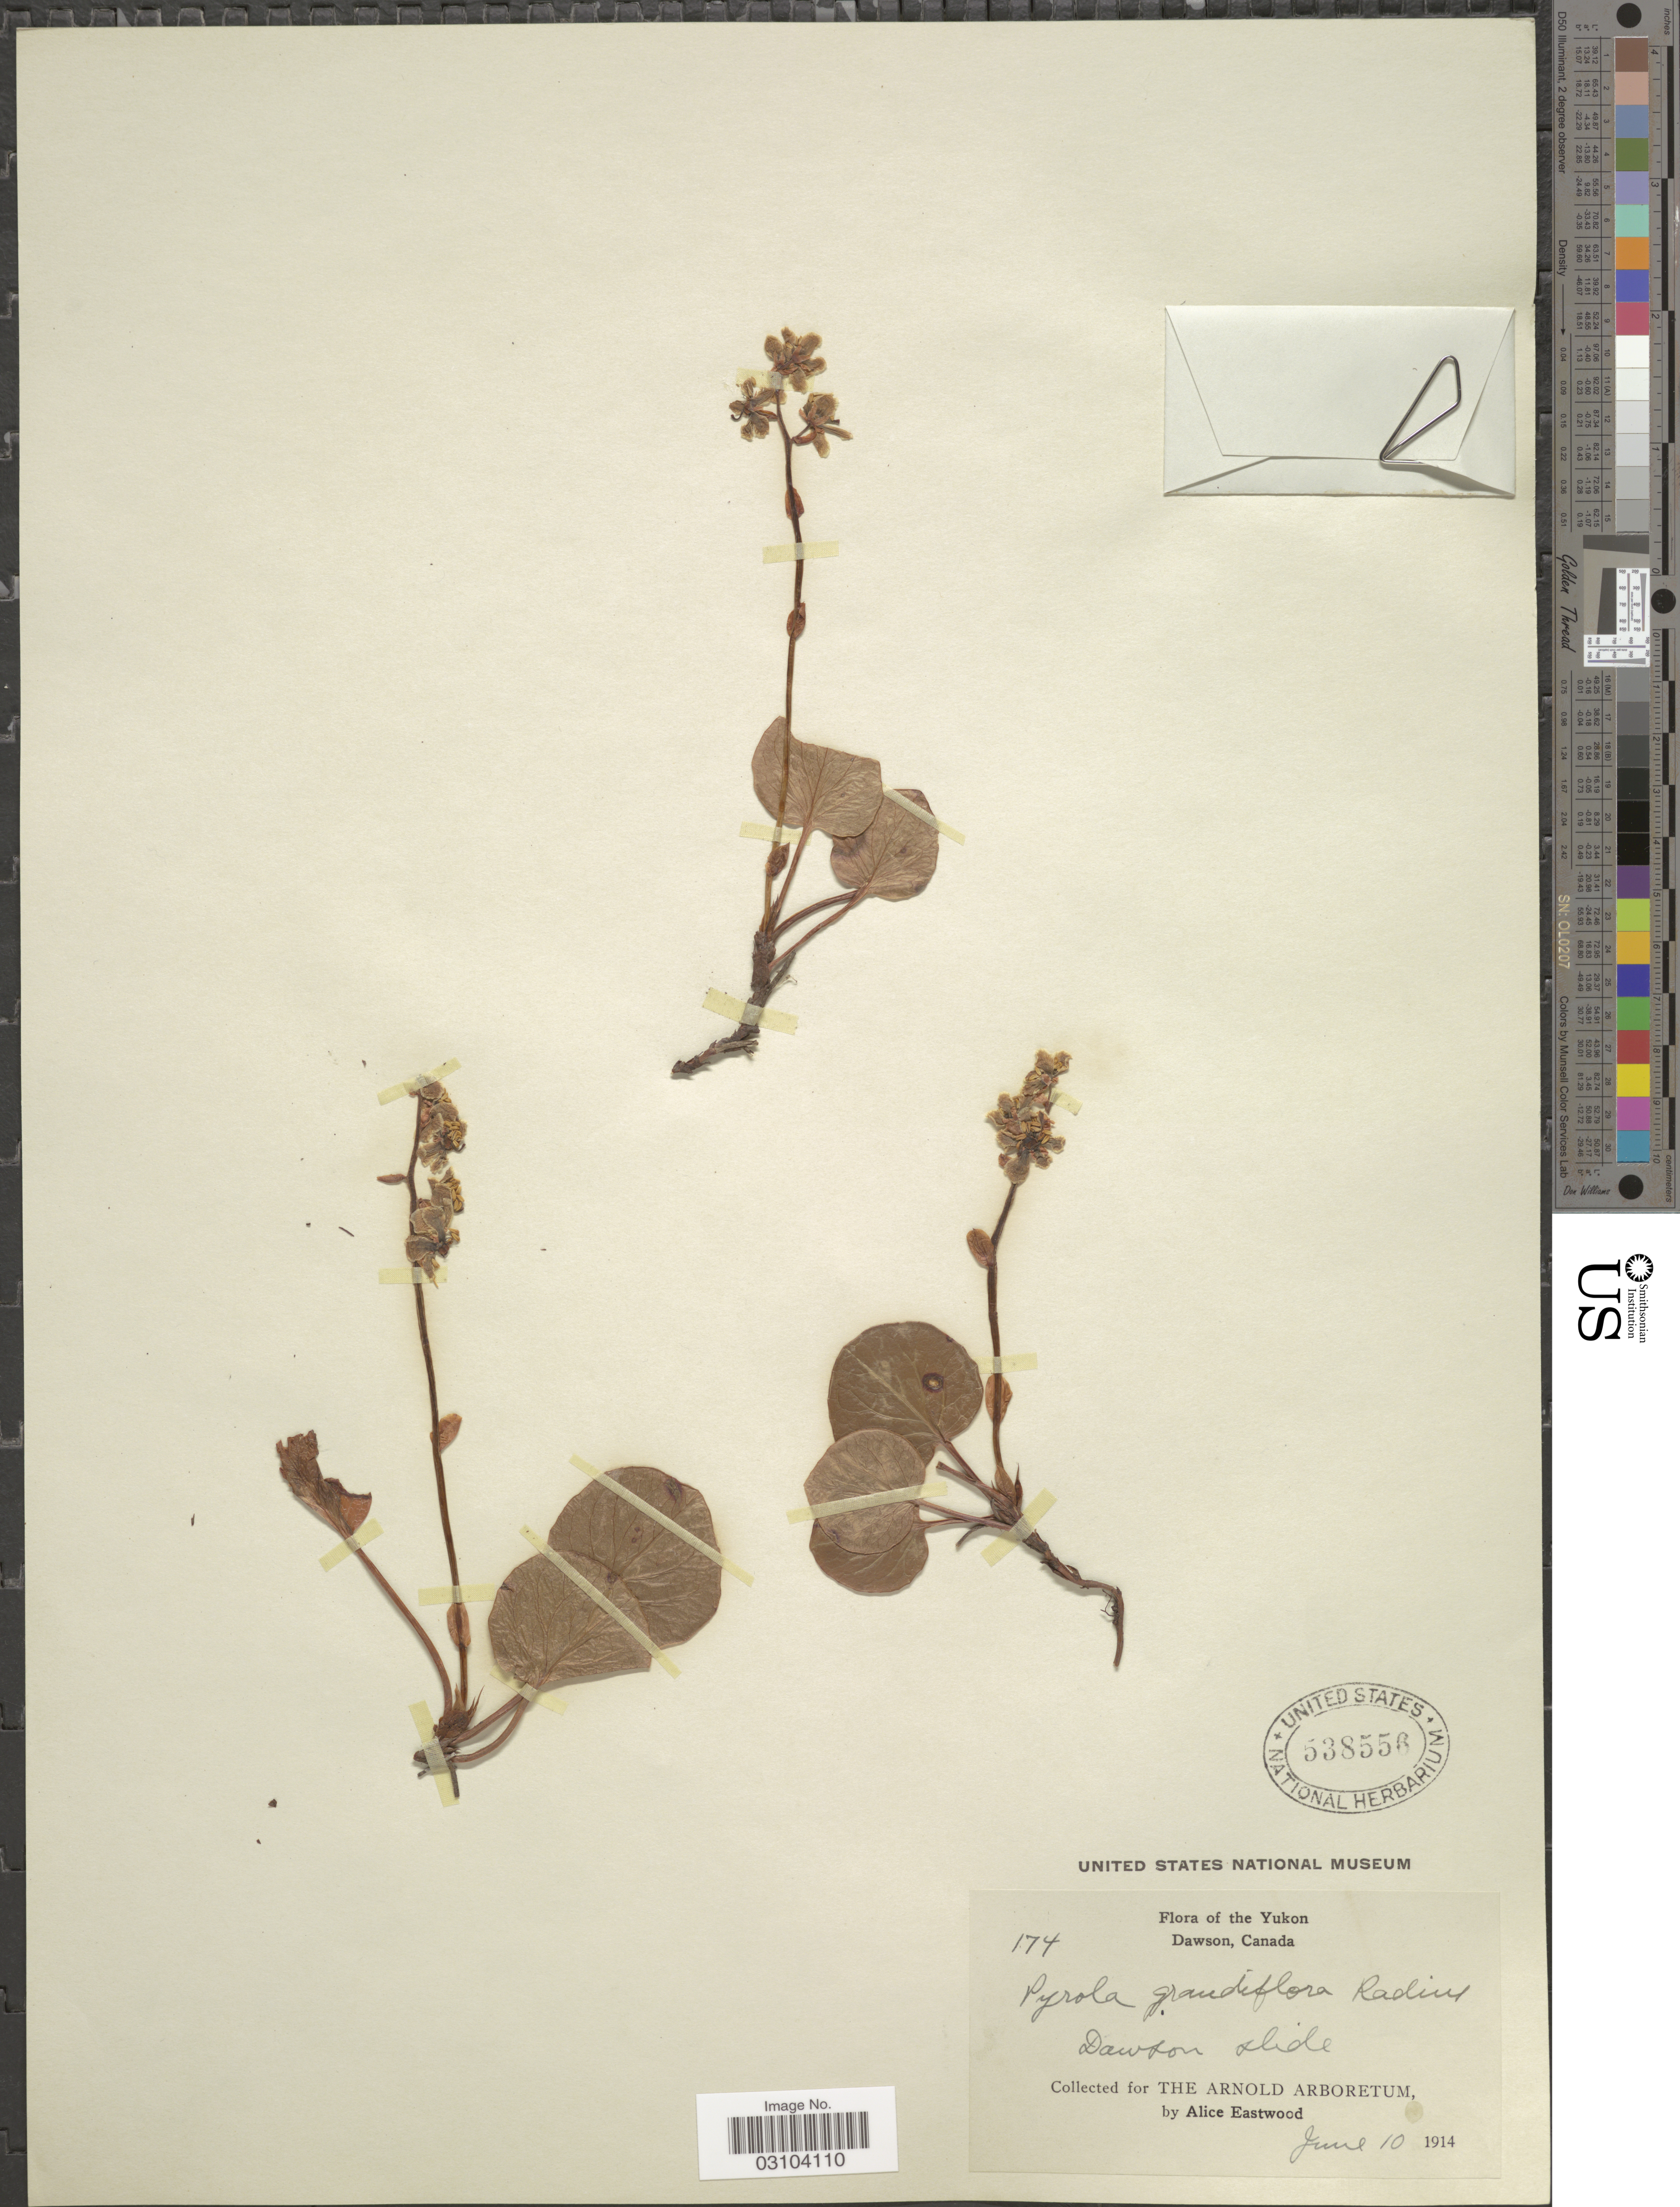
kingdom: Plantae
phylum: Tracheophyta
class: Magnoliopsida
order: Ericales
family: Ericaceae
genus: Pyrola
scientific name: Pyrola grandiflora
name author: Radius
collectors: A. Eastwood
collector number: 174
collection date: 1914-06-10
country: Canada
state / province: Yukon Territory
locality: Dawson. Dawson slide.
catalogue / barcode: US 538556